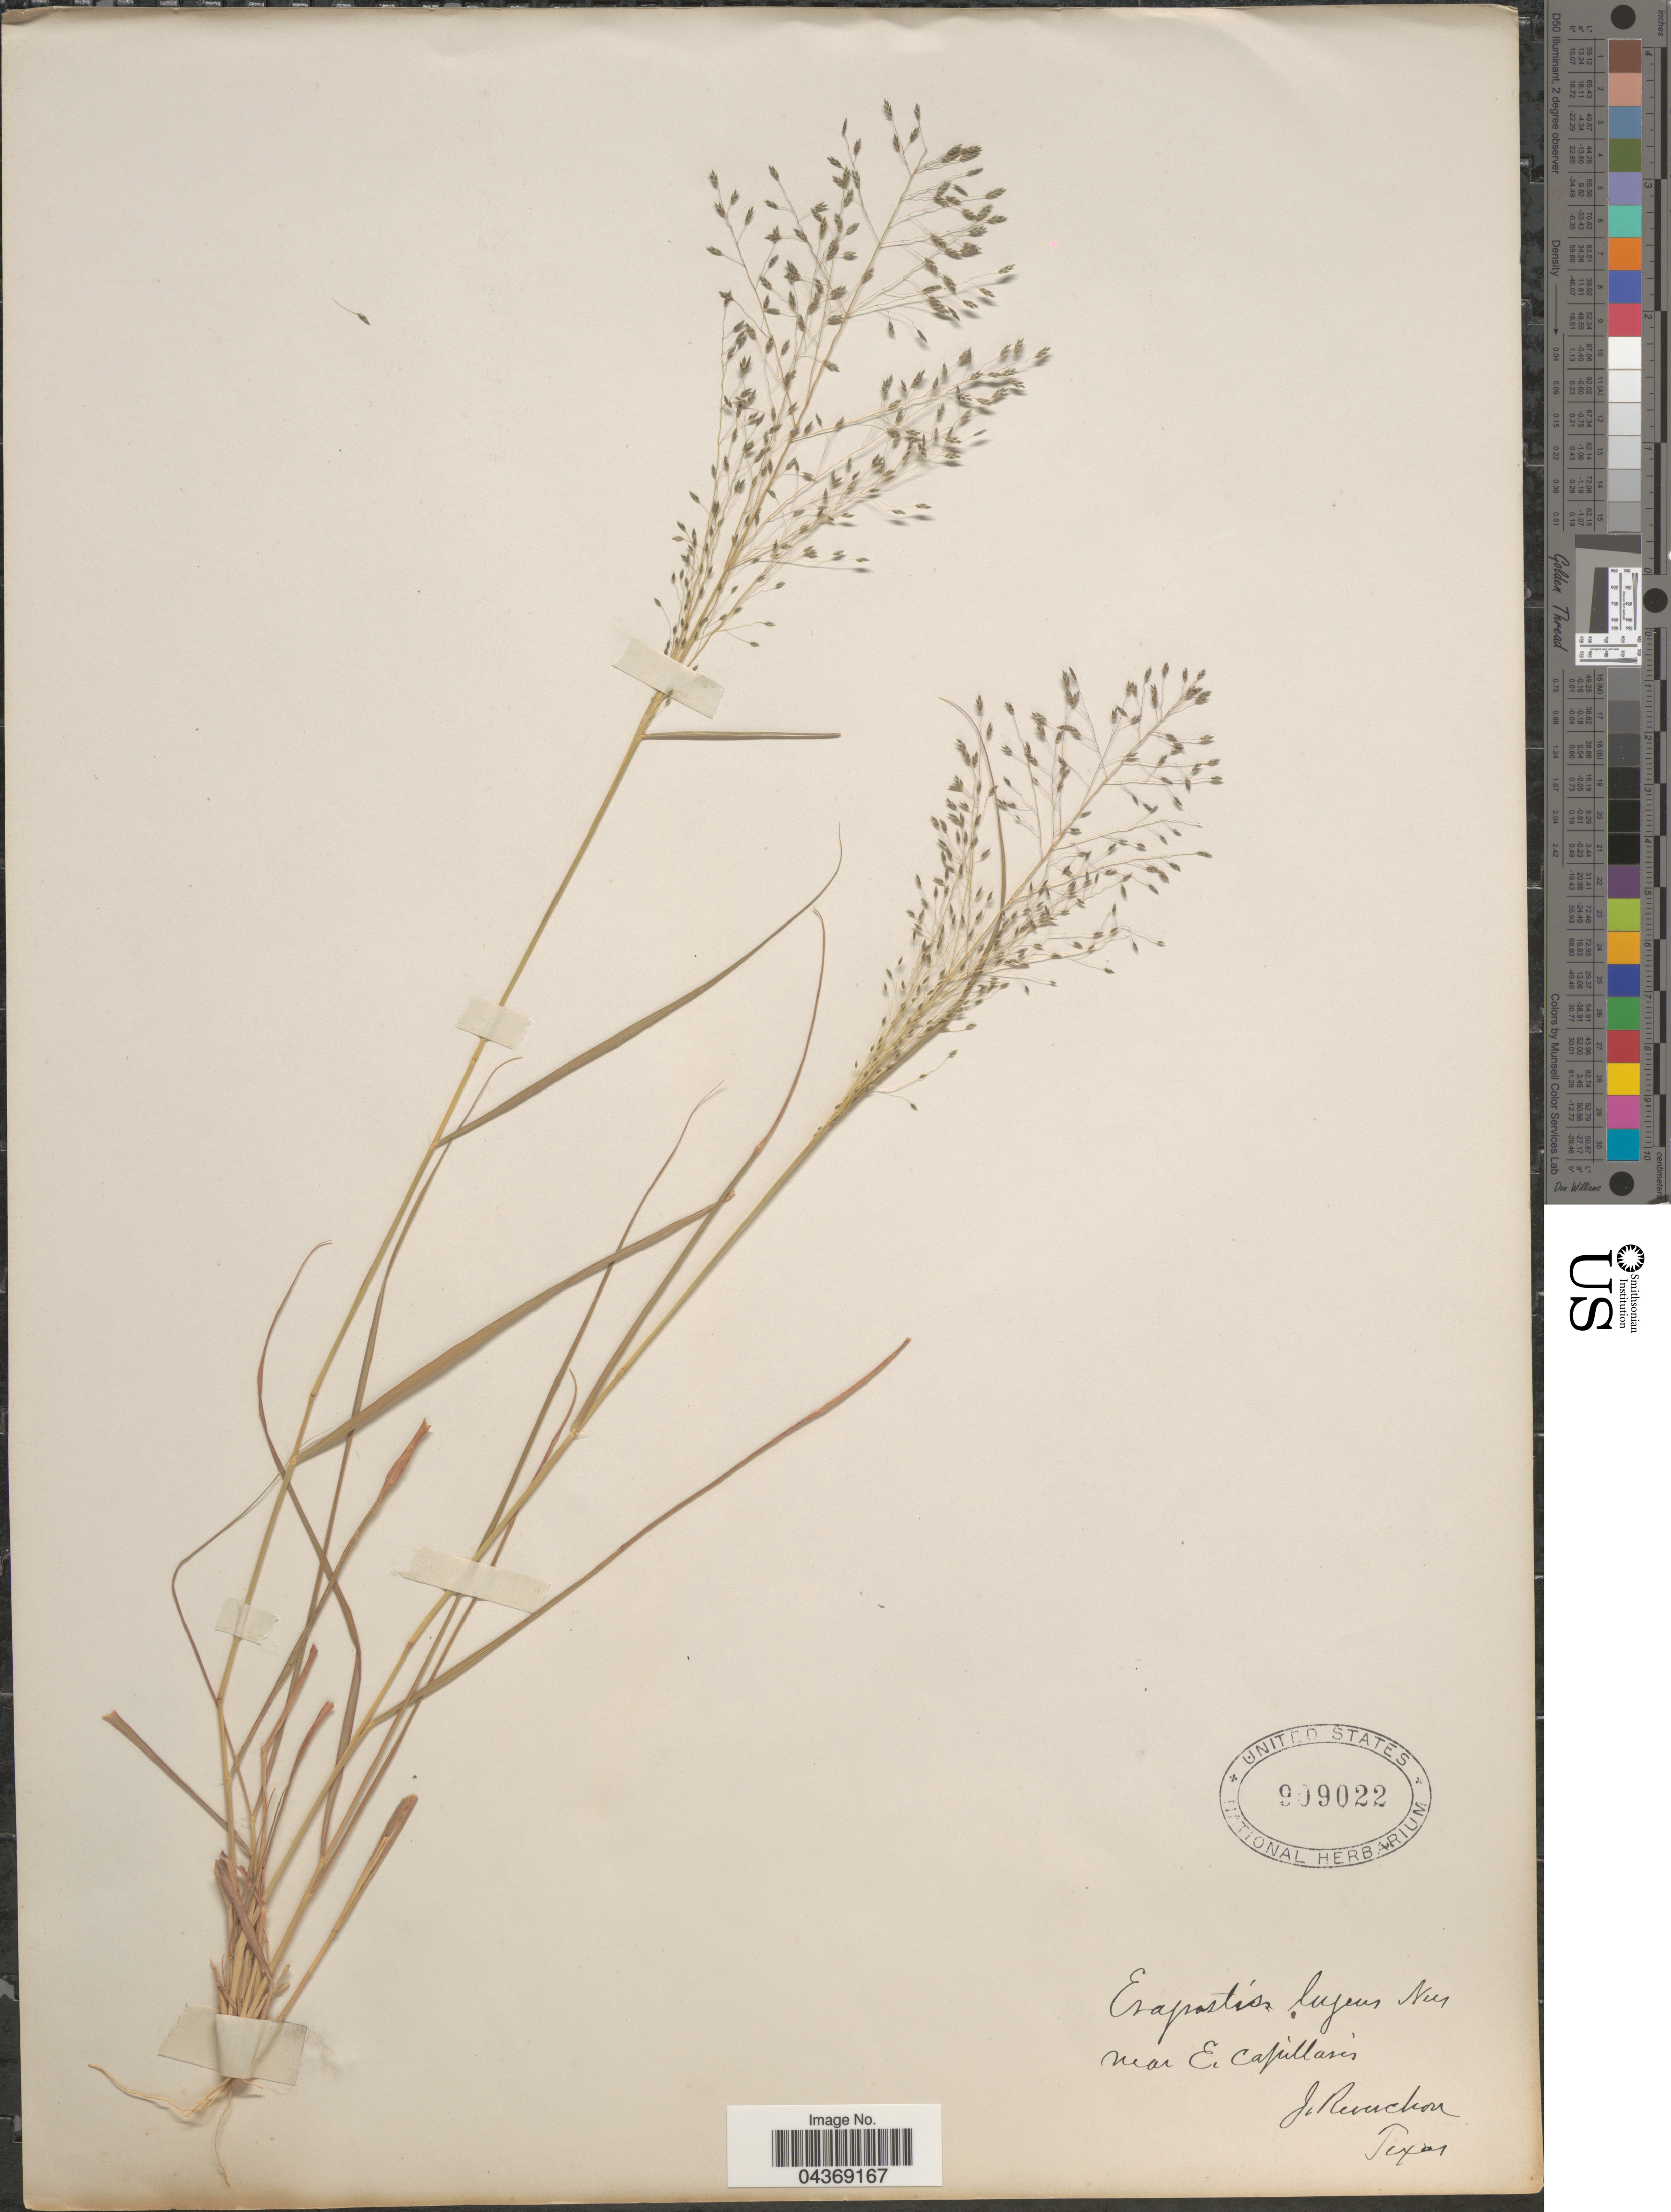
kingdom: Plantae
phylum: Tracheophyta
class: Liliopsida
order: Poales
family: Poaceae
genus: Eragrostis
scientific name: Eragrostis intermedia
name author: Hitchc.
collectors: J. Reverchon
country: United States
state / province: Texas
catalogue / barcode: US 909022